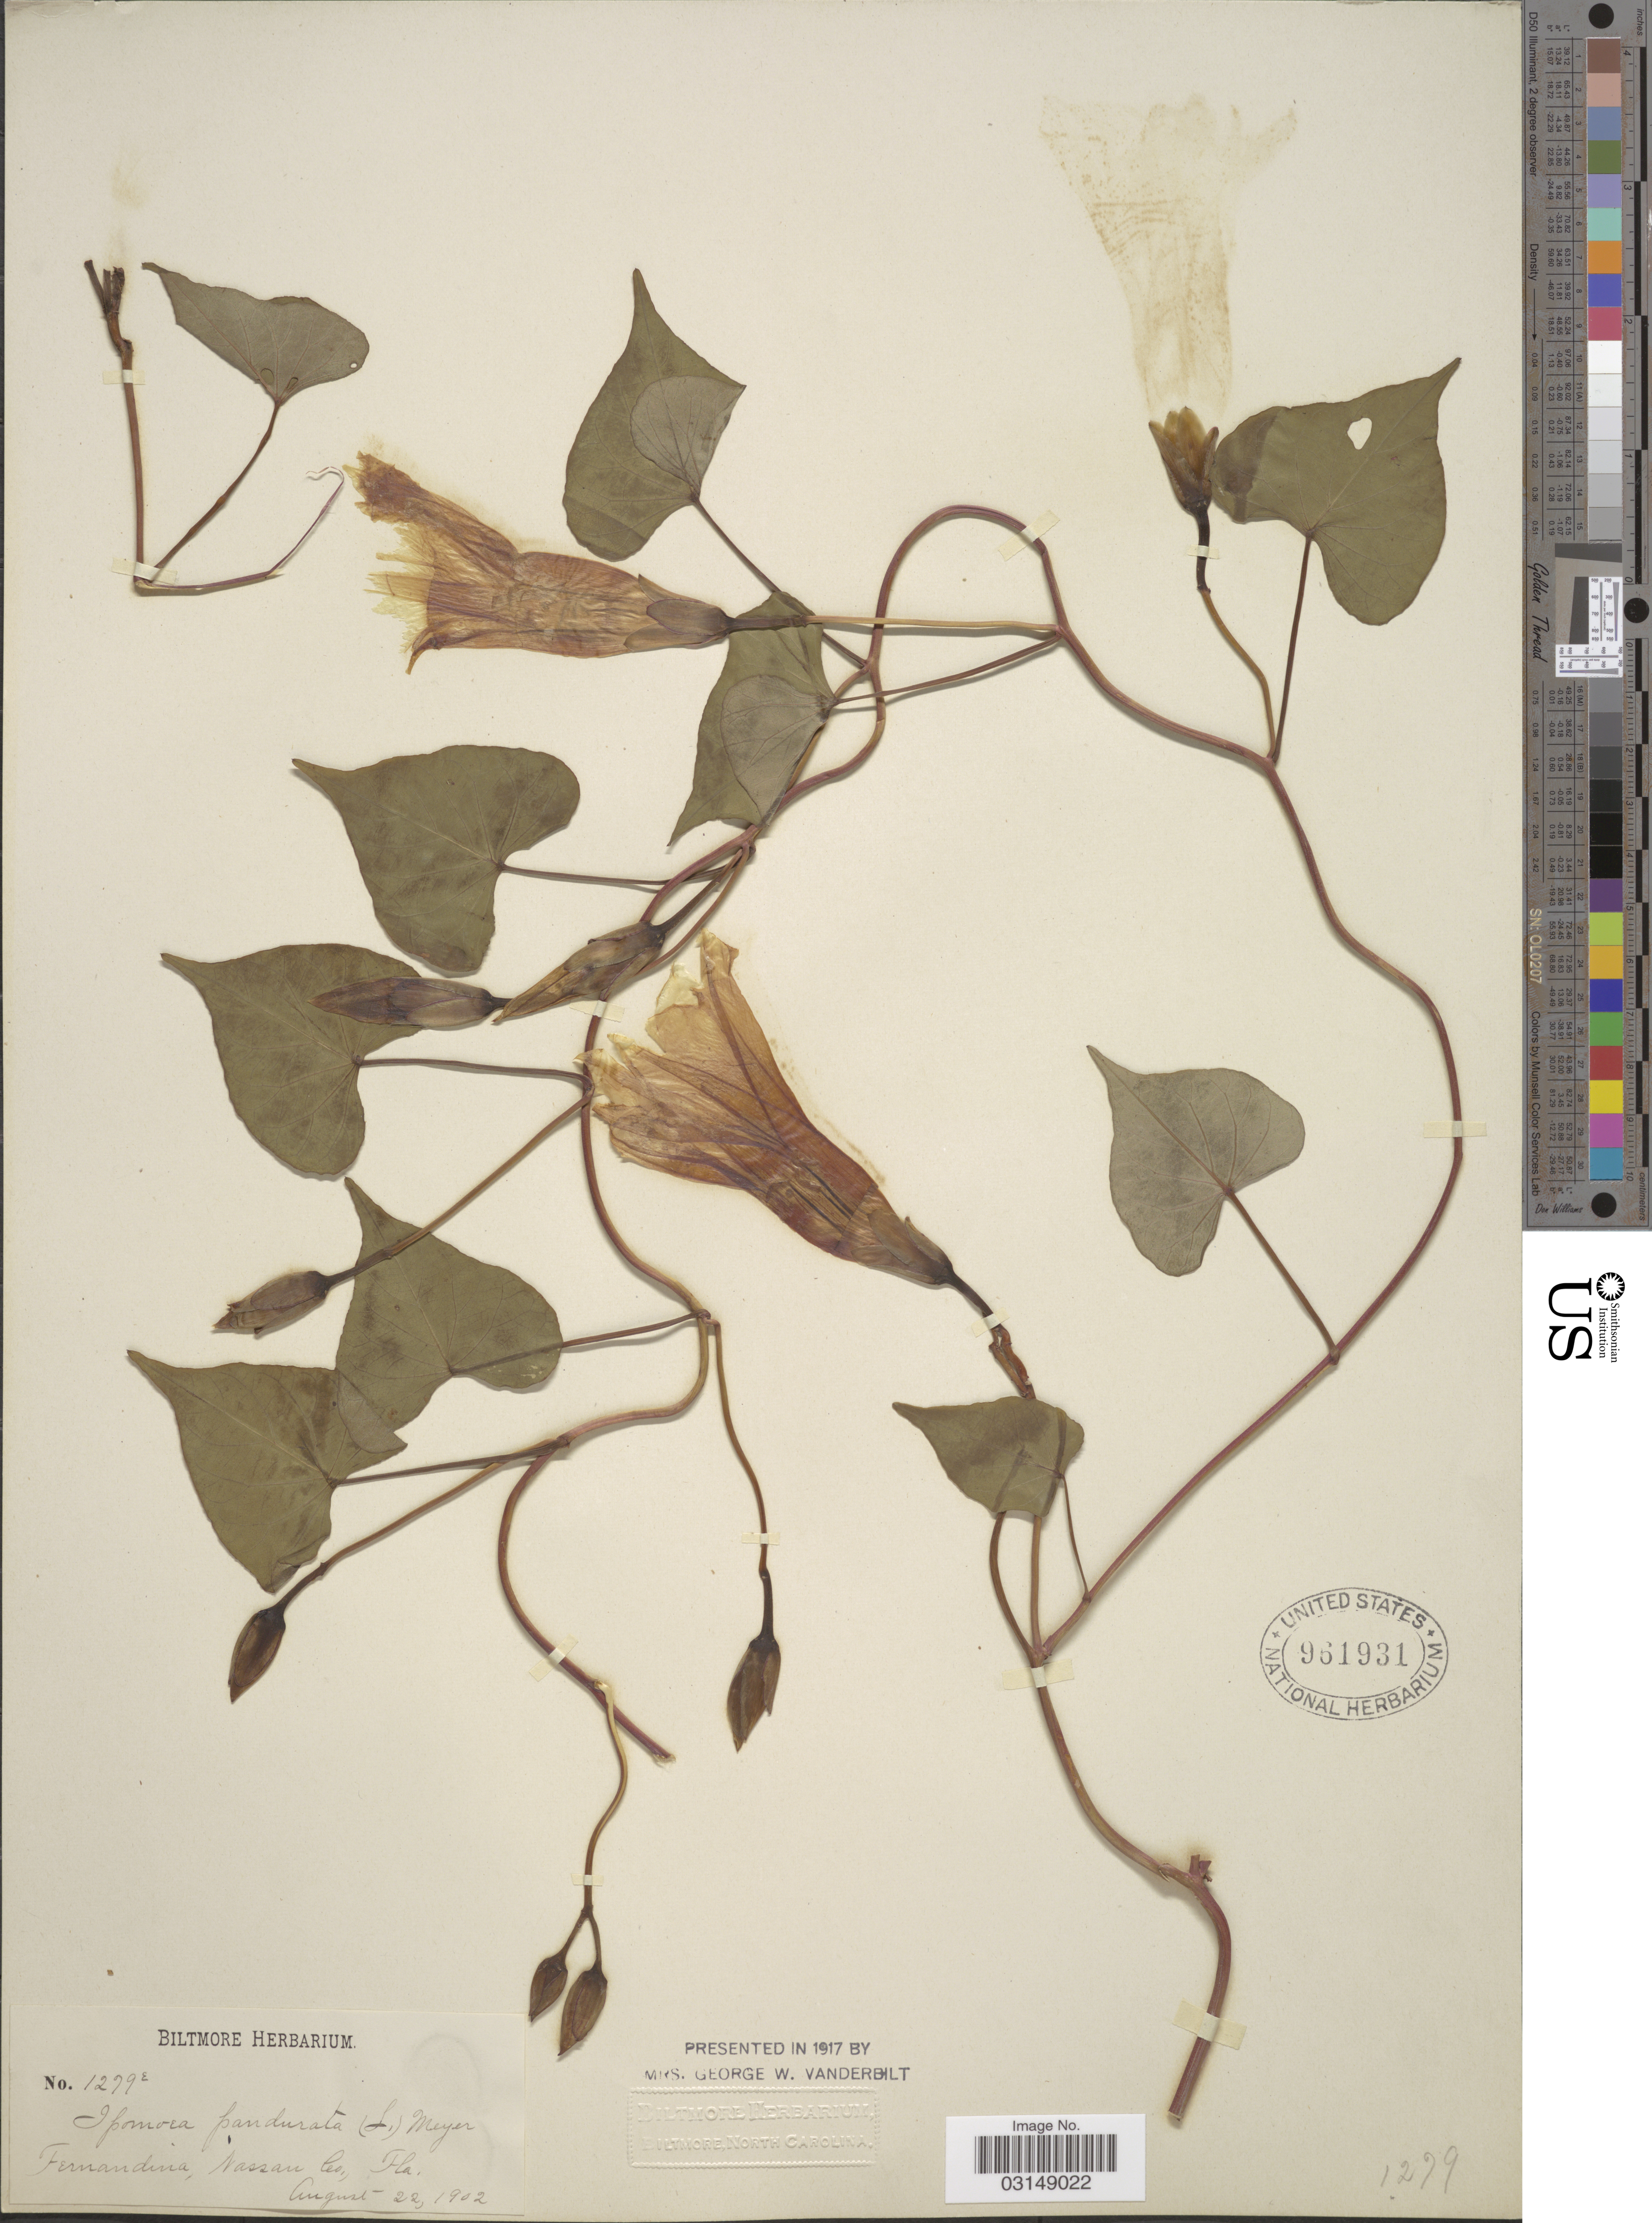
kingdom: Plantae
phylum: Tracheophyta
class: Magnoliopsida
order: Solanales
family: Convolvulaceae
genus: Ipomoea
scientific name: Ipomoea pandurata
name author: (L.) G. Mey.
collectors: ex herb. Biltmore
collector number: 1279e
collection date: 1902-08-22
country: United States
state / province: Florida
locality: Fernandina, Nassau Co.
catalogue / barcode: US 961931